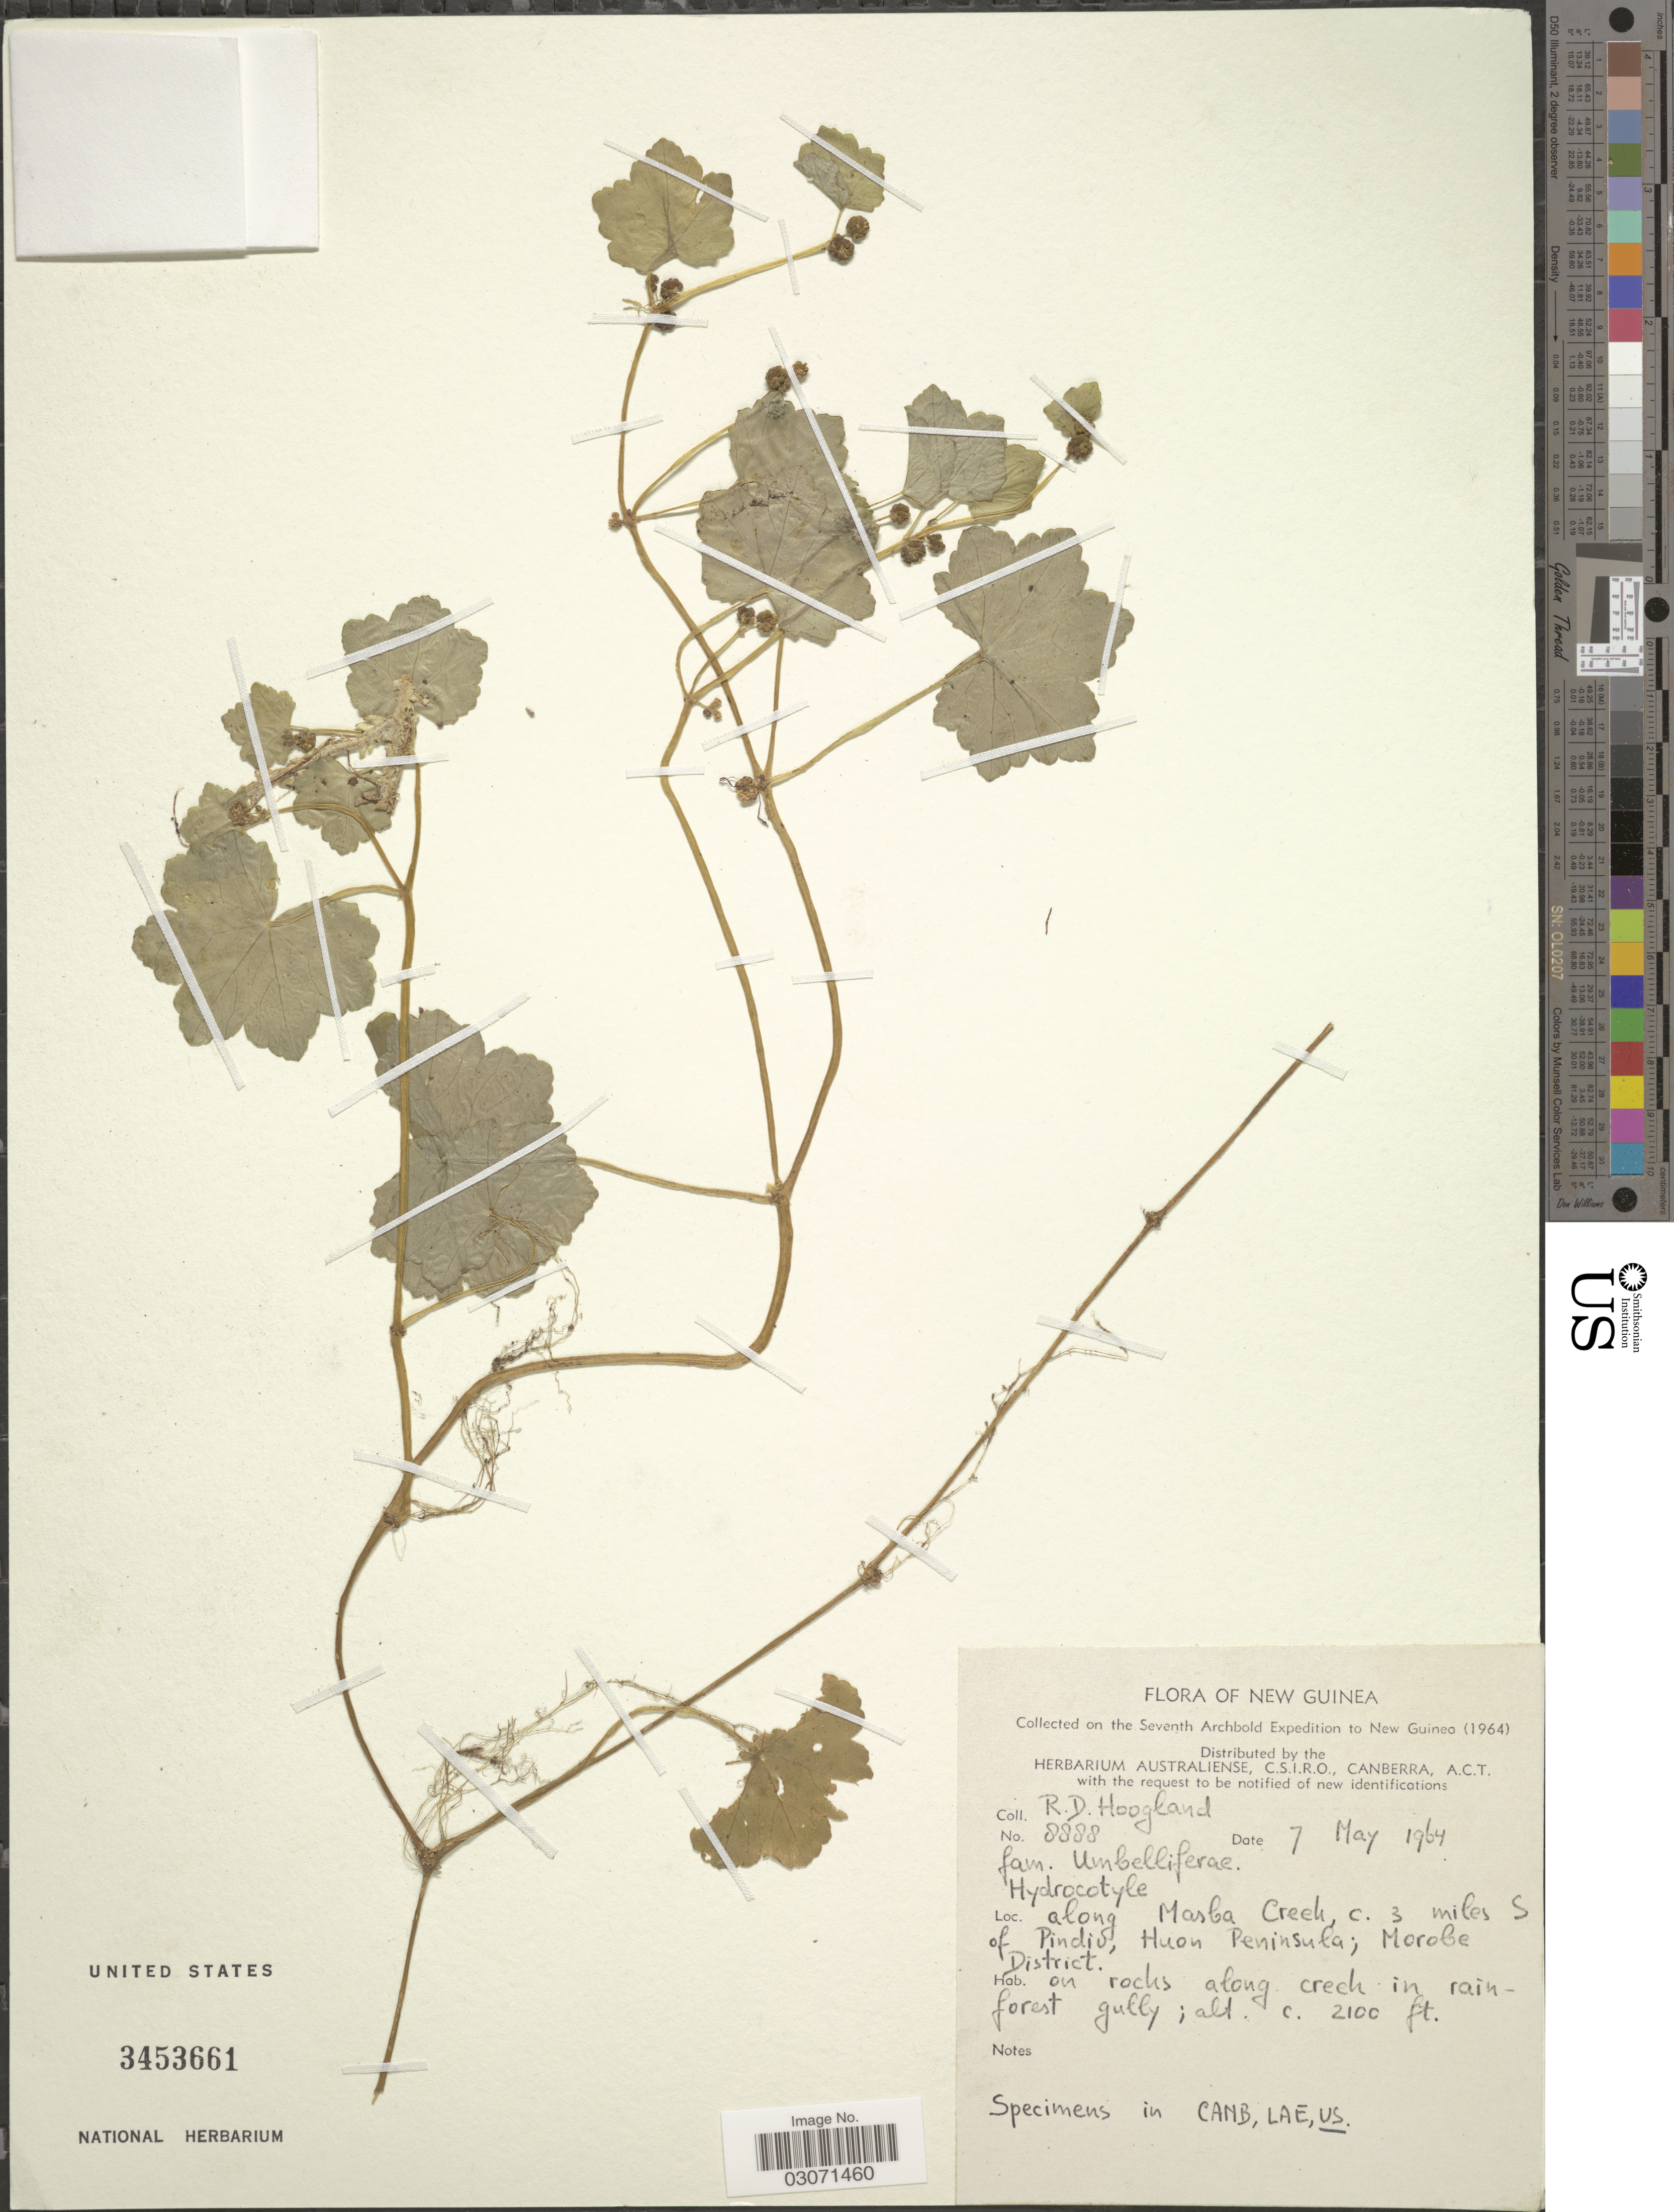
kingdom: Plantae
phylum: Tracheophyta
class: Magnoliopsida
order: Apiales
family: Araliaceae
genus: Hydrocotyle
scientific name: Hydrocotyle sp.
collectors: R. D. Hoogland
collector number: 8888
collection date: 1964-05-07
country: Papua New Guinea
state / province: Morobe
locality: New Guinea. Along Masba Creek, c. 3 miles S of Pindiu, Huon Peninsula; Morobe District.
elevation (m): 640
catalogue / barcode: US 3453661